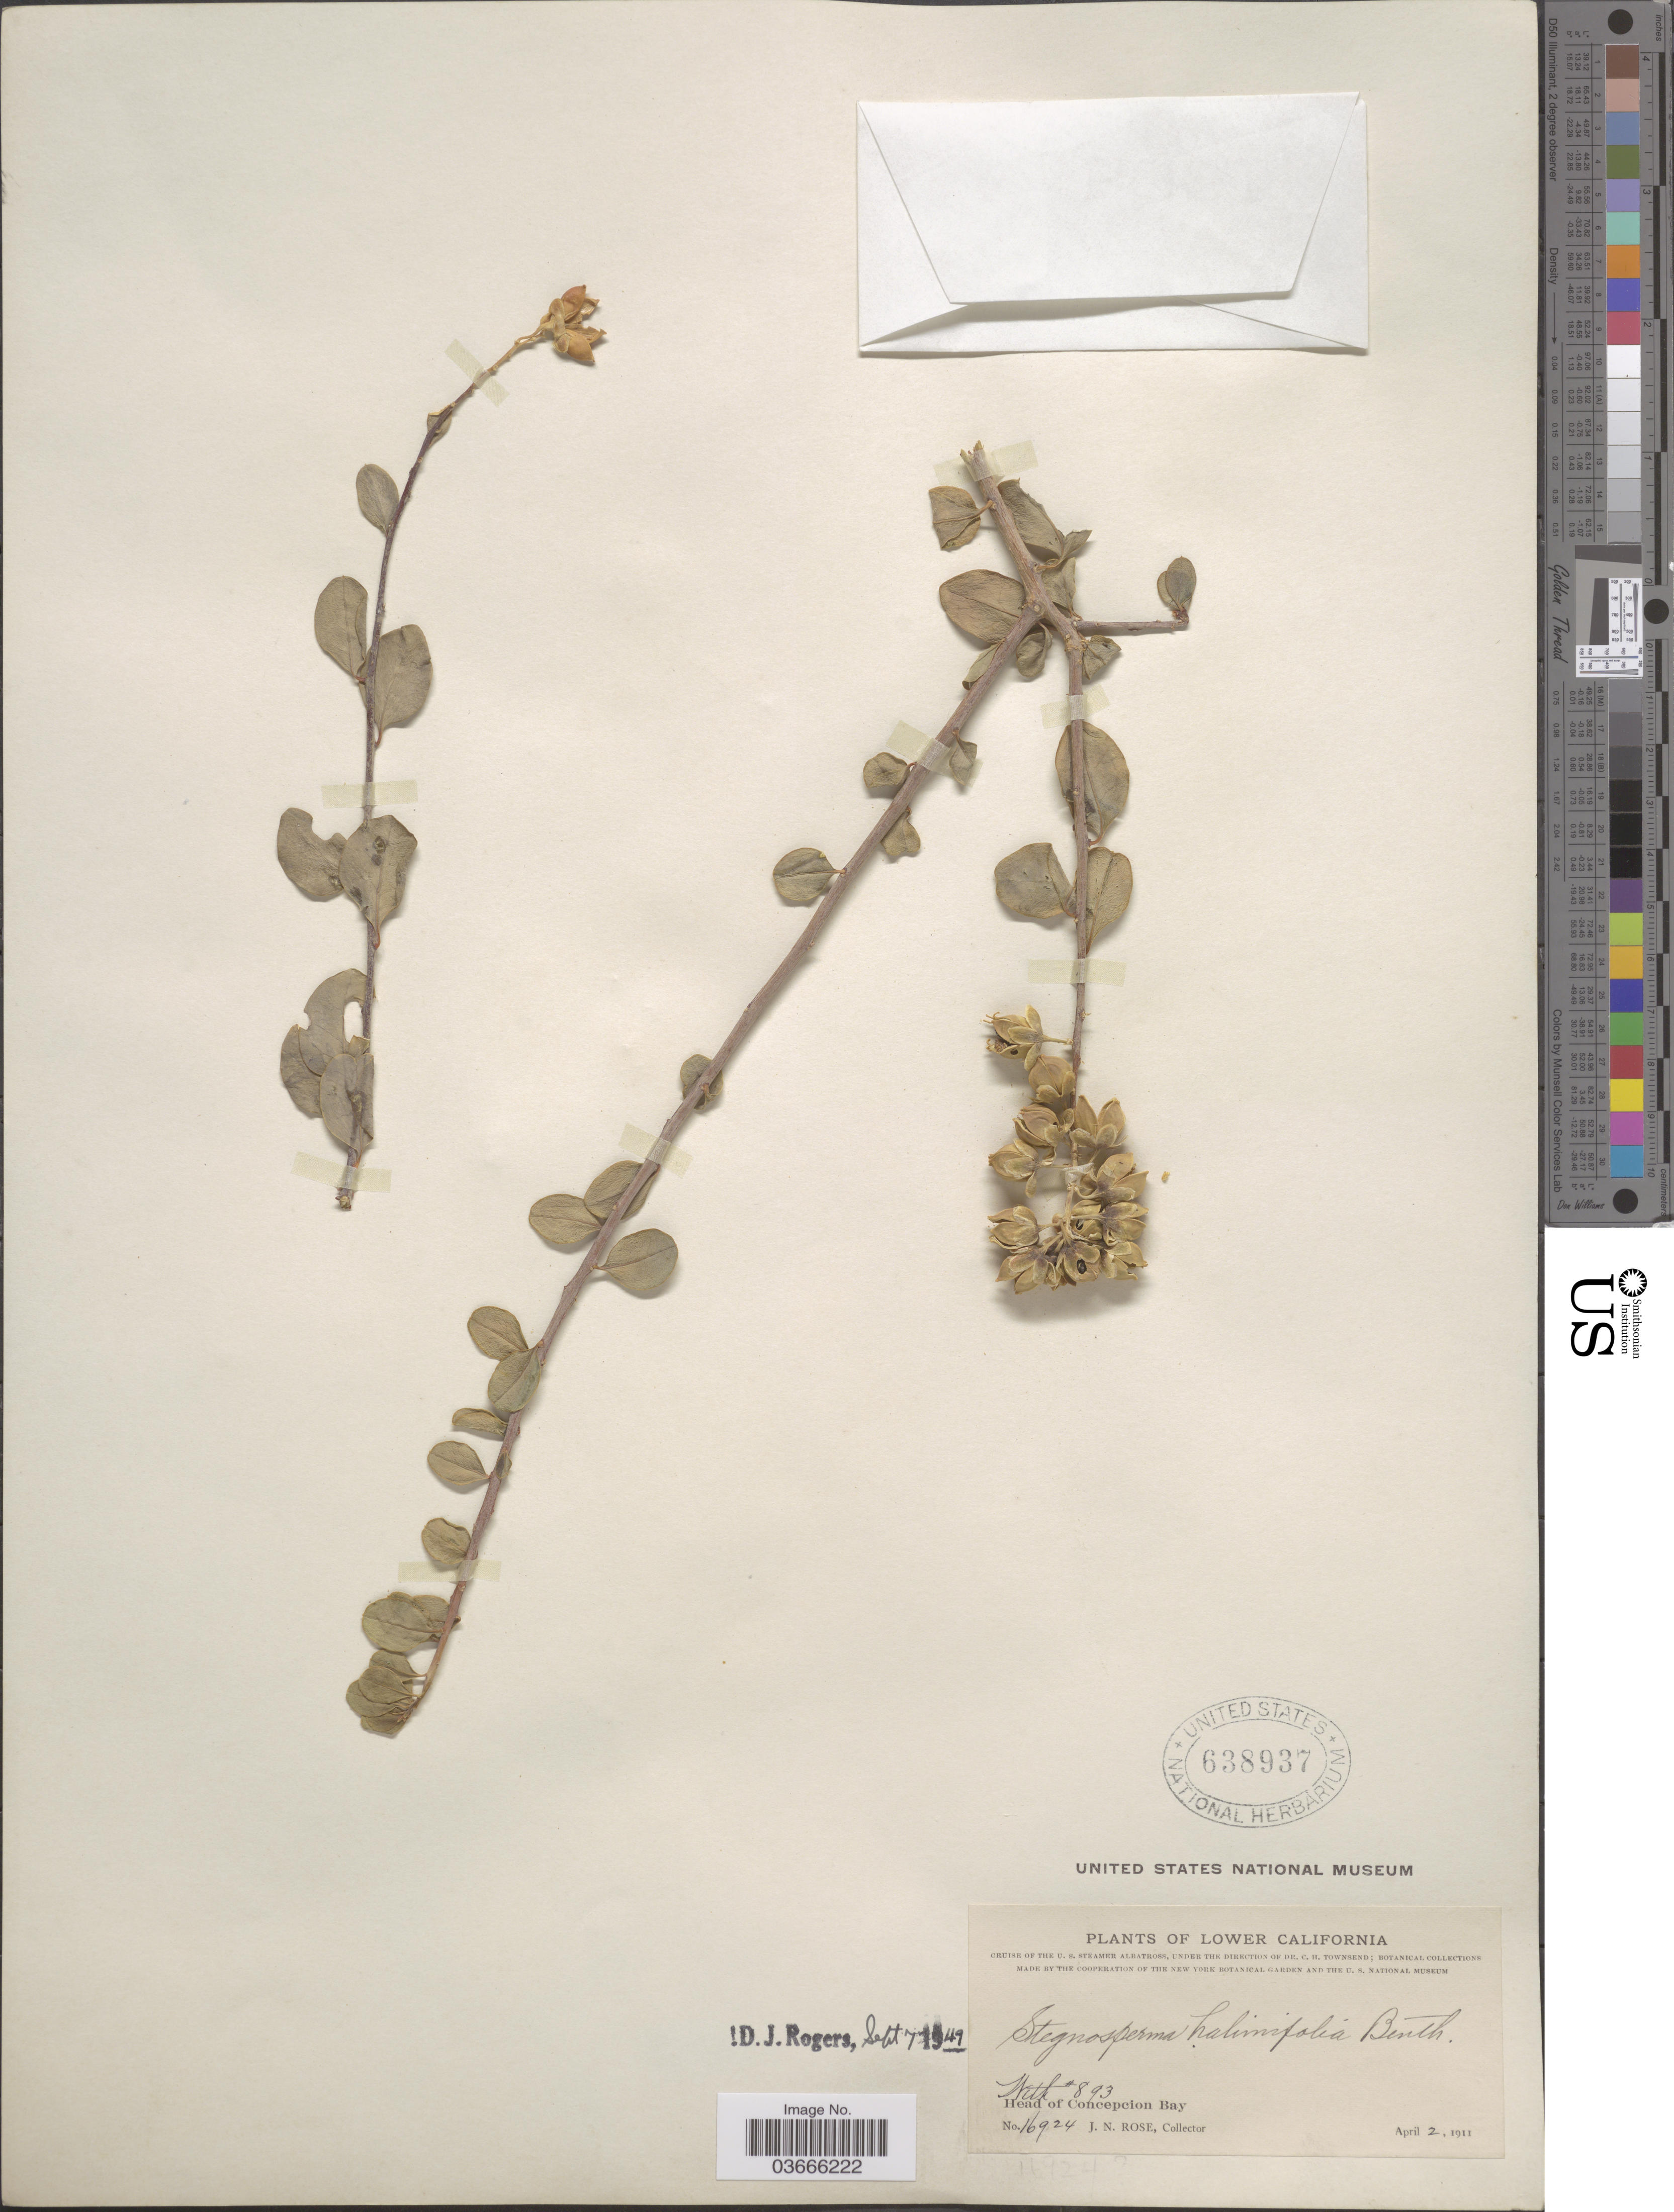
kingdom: Plantae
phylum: Tracheophyta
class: Magnoliopsida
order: Caryophyllales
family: Stegnospermataceae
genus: Stegnosperma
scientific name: Stegnosperma halimifolium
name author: Benth.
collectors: J. N. Rose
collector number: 16924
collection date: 1911-04-02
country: Mexico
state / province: Baja California Sur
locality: Lower California. Head of Concepcion Bay.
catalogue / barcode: US 638937